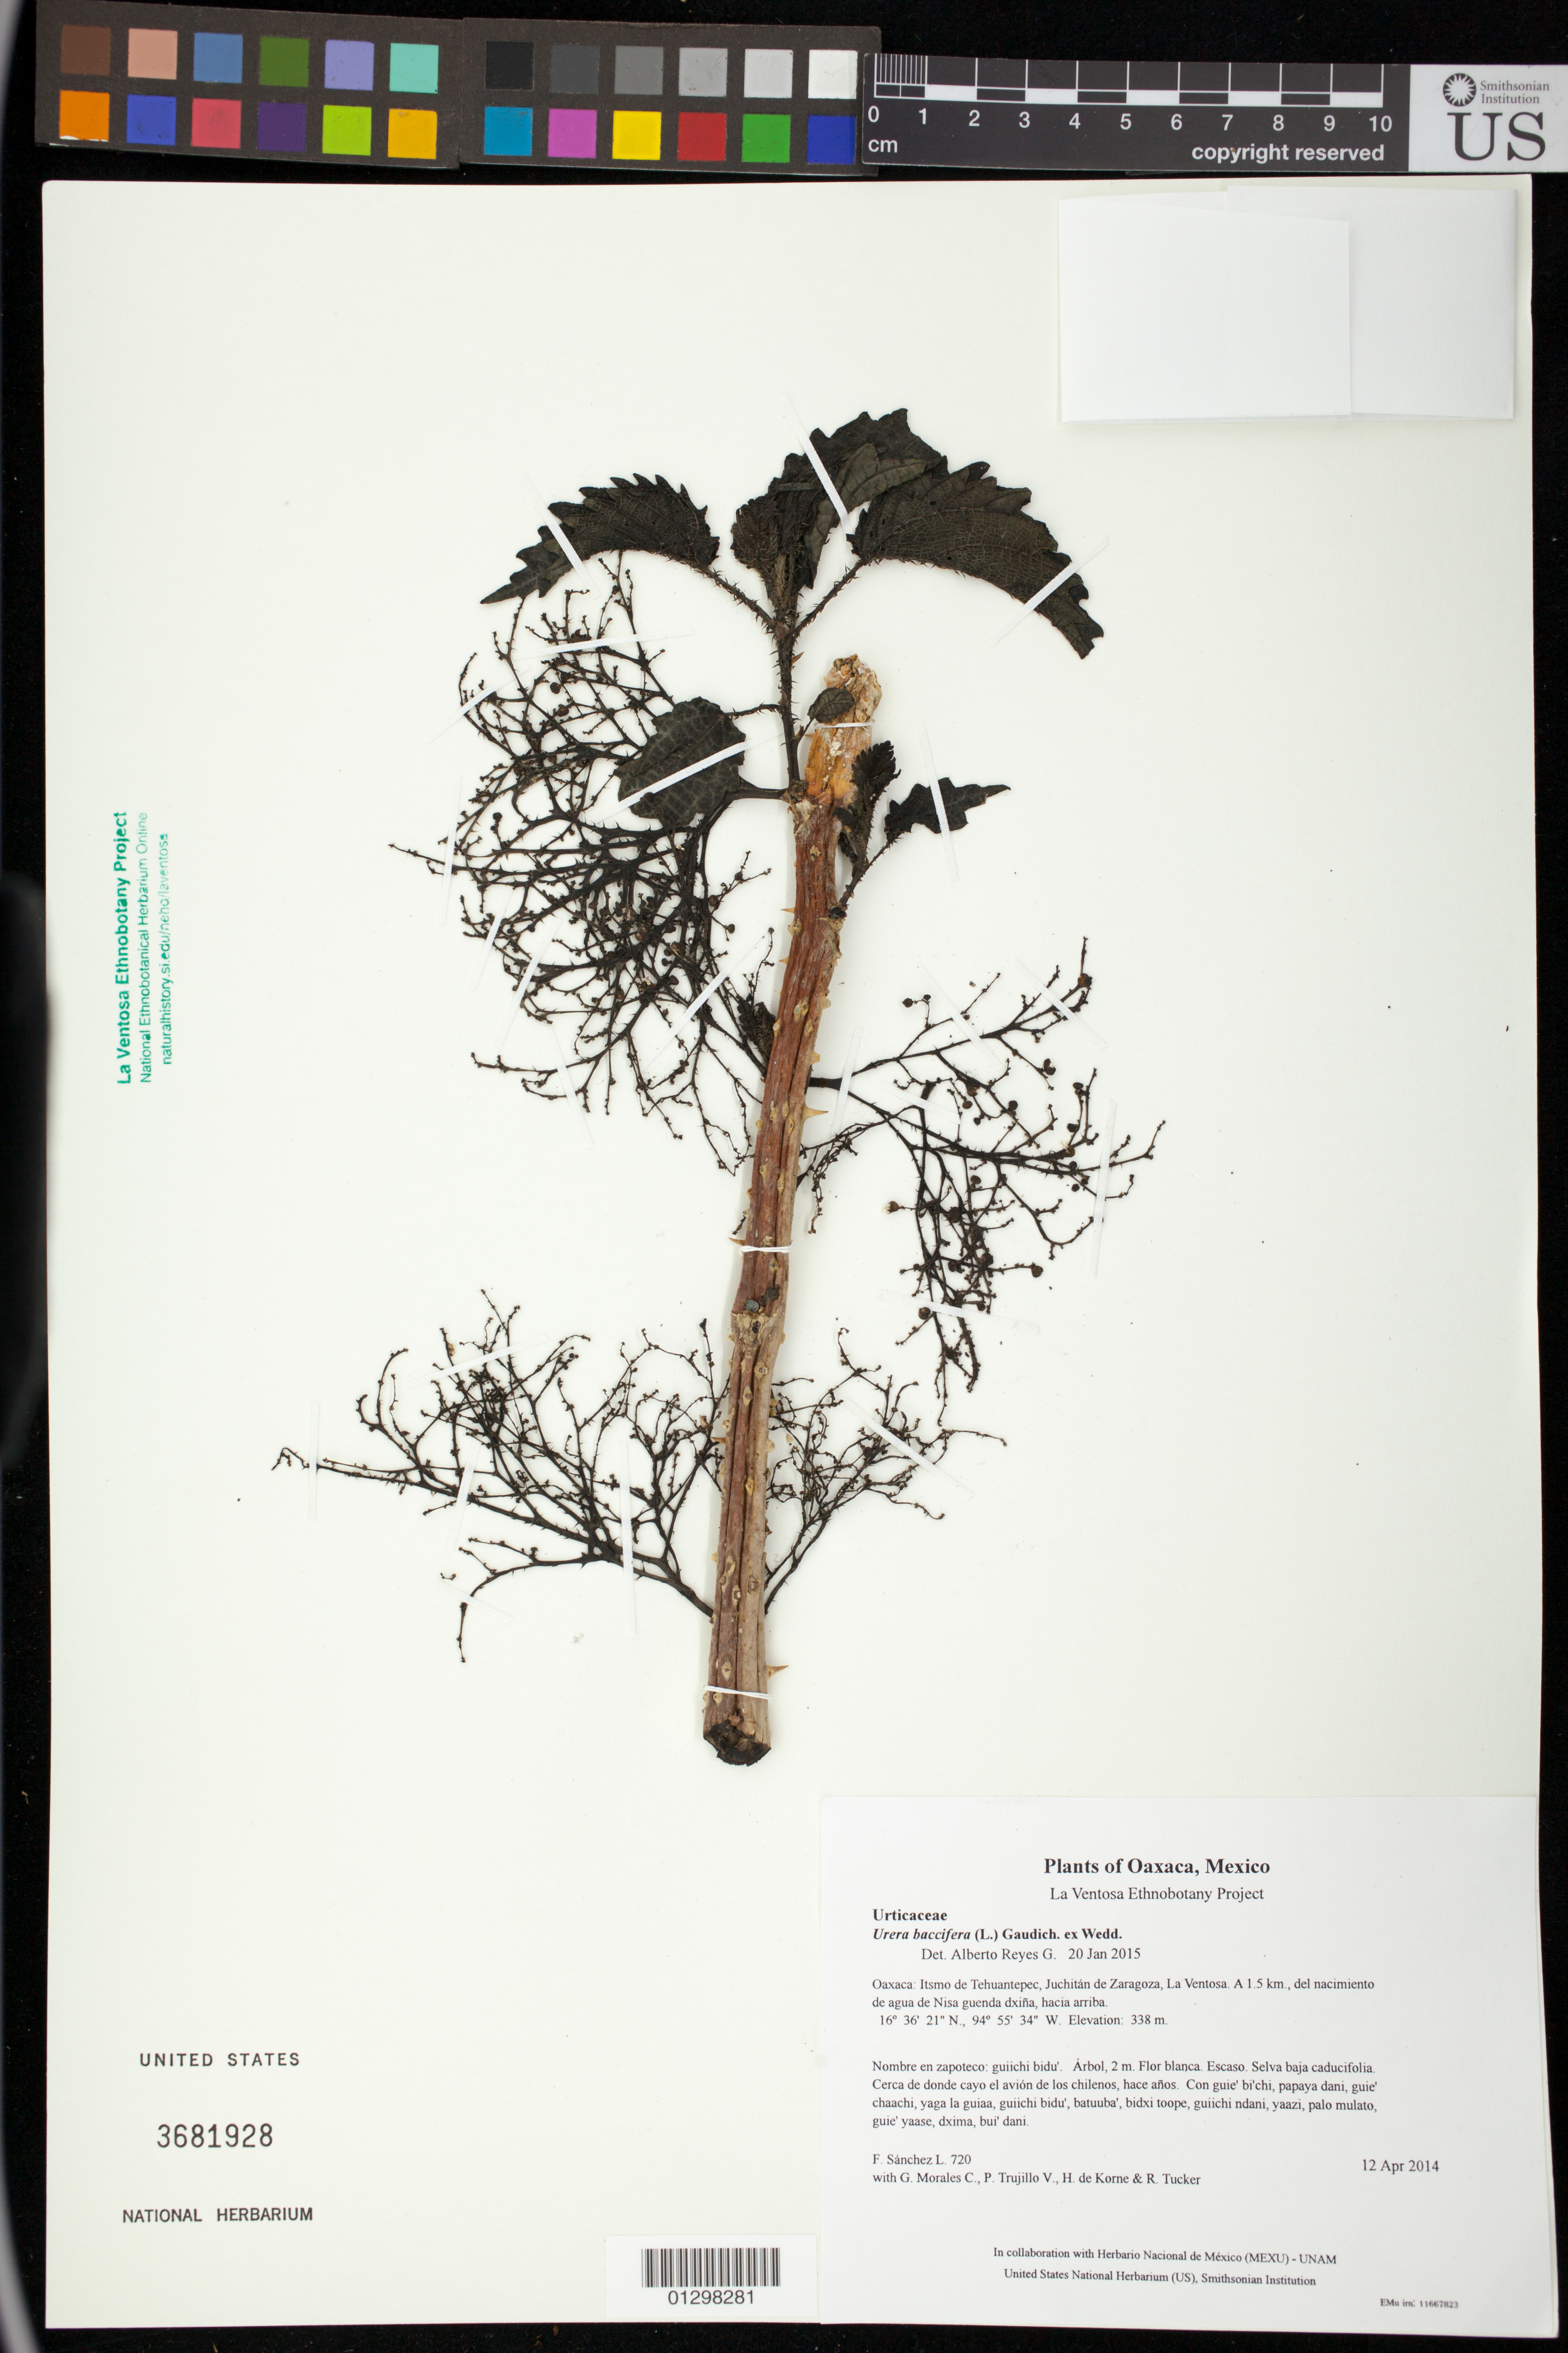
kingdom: Plantae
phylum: Tracheophyta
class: Magnoliopsida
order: Rosales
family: Urticaceae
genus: Urera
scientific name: Urera baccifera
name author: (L.) Gaudich. ex Wedd.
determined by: Reyes García, A.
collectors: F. Sánchez L., G. Morales C., P. Trujillo V., H. de Korne & R. Tucker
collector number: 720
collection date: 2014-04-12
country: Mexico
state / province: Oaxaca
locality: Itsmo de Tehuantepec, Juchitán de Zaragoza, La Ventosa. A 1.5 km., del nacimiento de agua de Nisa guenda dxiña, hacia arriba.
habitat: Selva baja caducifolia. Cerca de donde cayo el avión de los chilenos, hace años.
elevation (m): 338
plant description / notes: MEXU, US; Yaga. 2 m. Guie' naquichi'. Huaxie'.; mala mujer, ortiga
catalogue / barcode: US 3681928